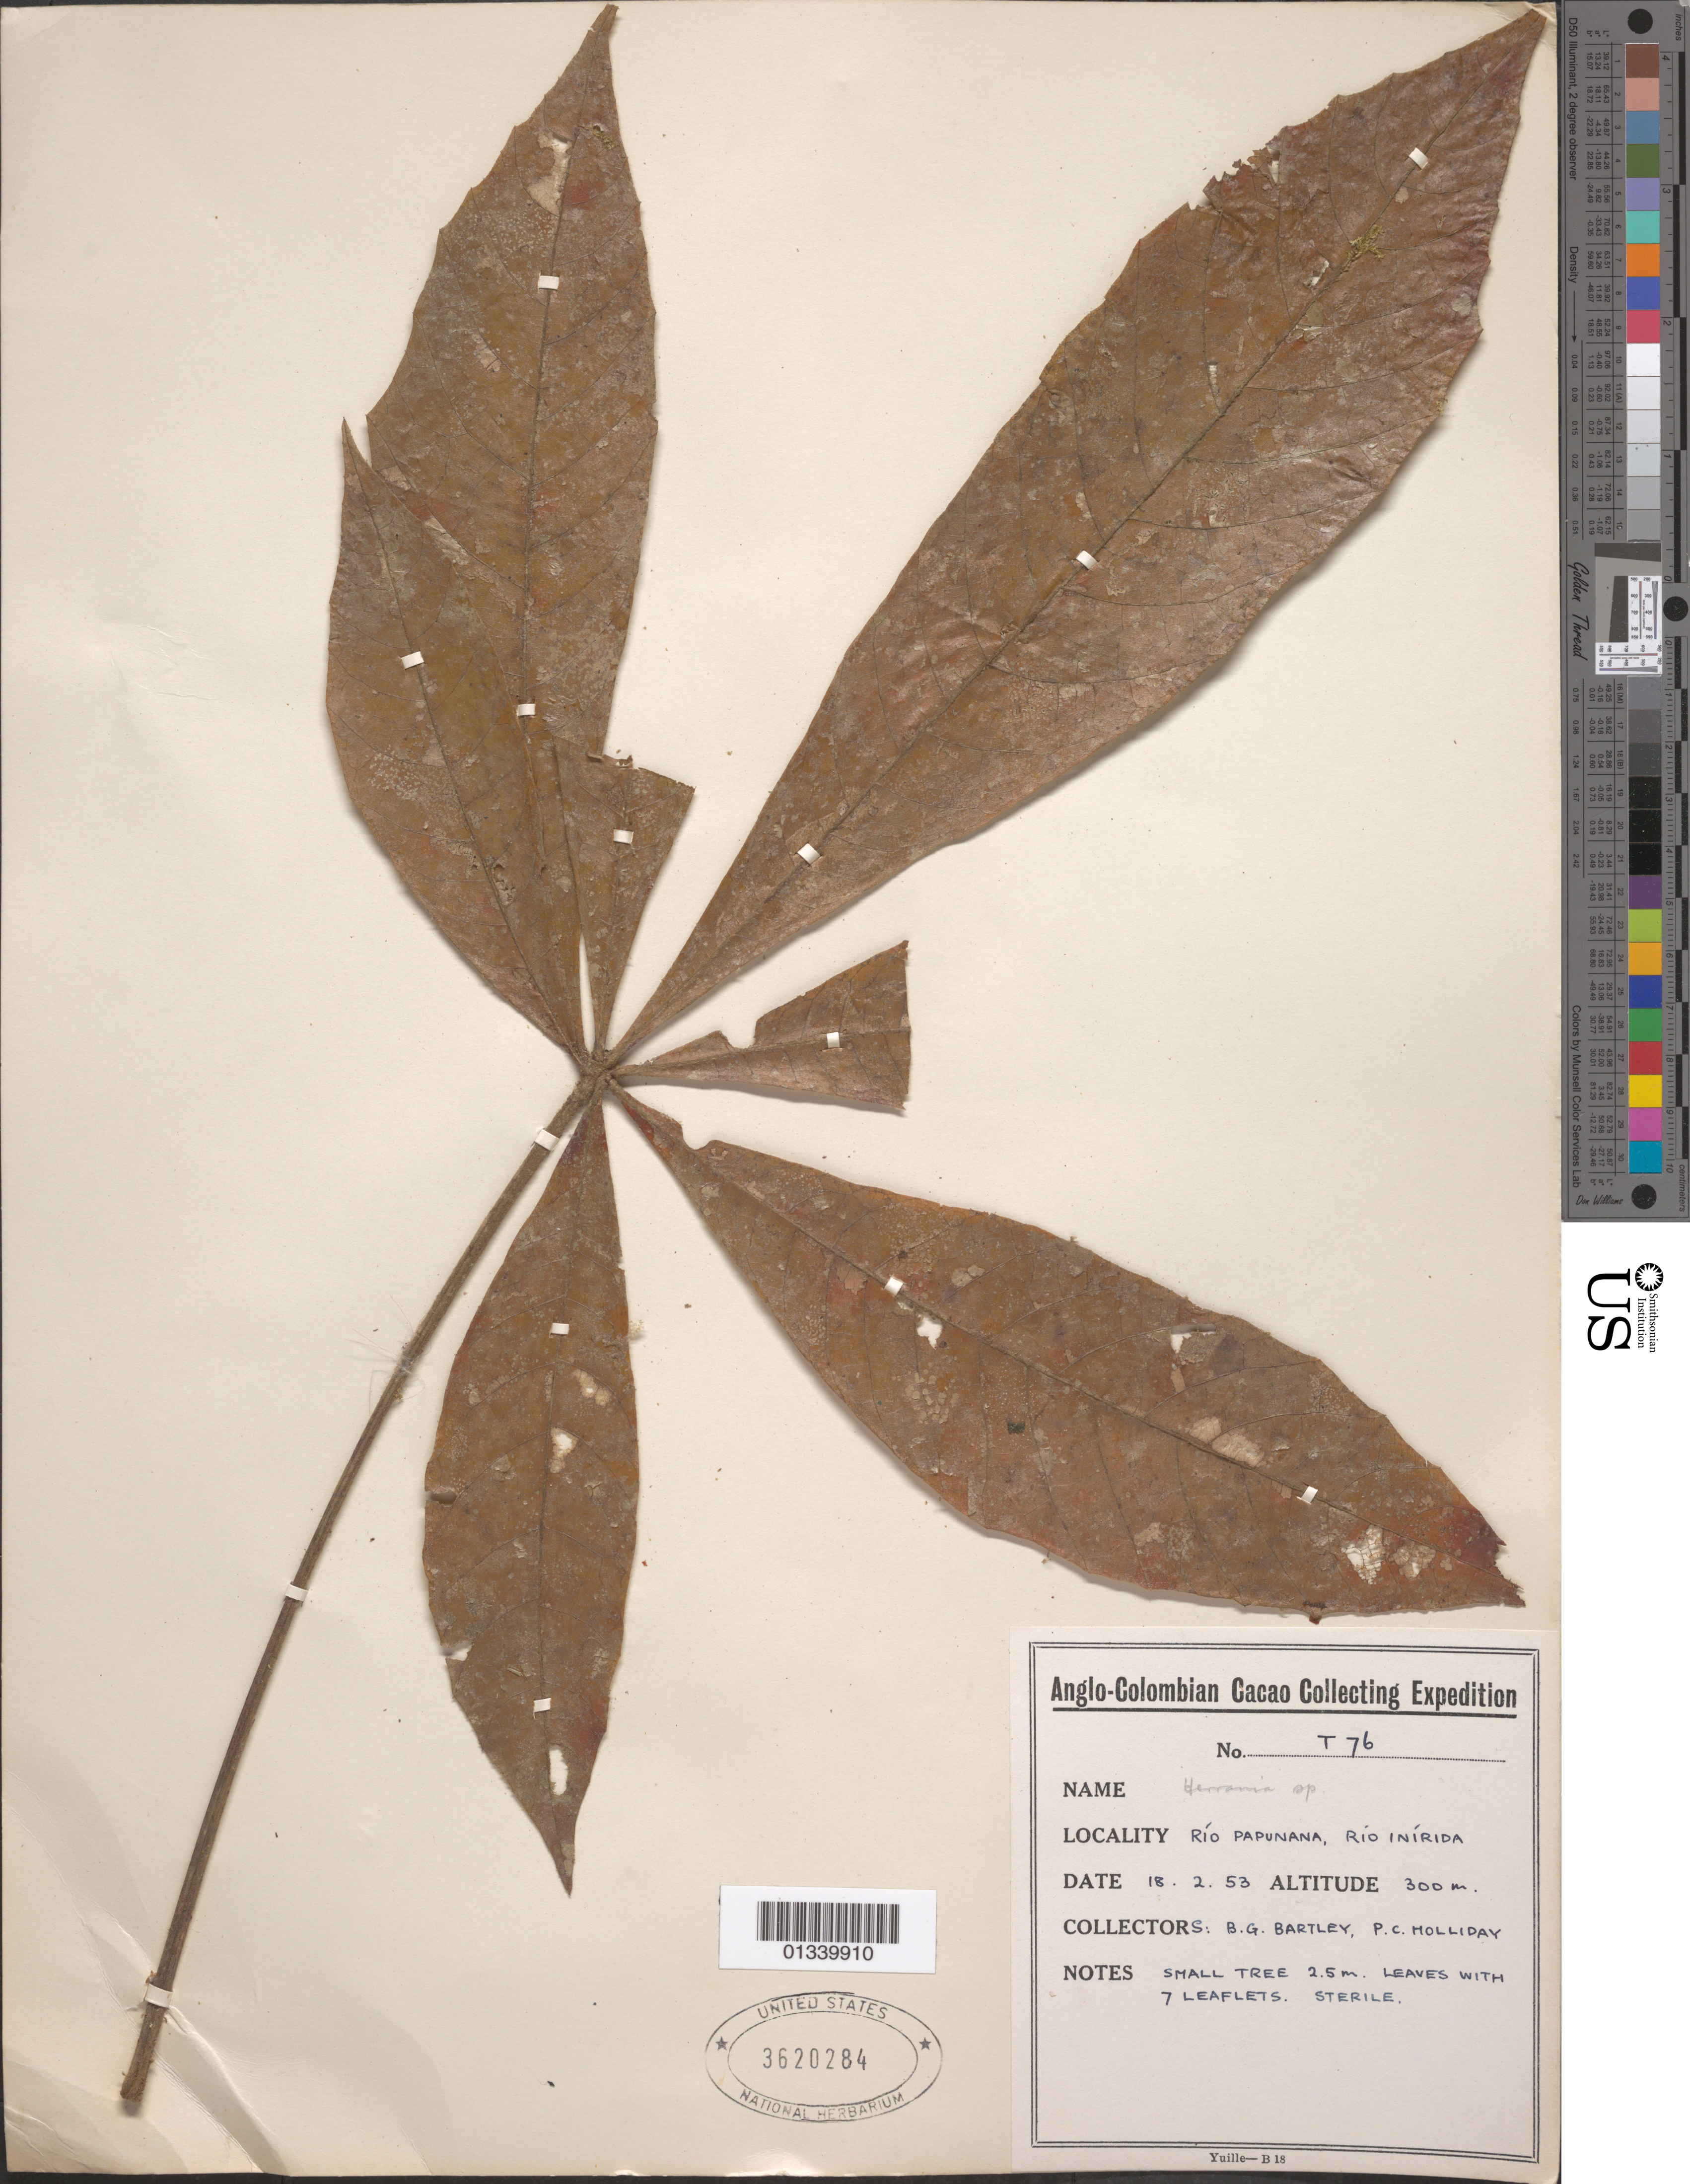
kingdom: Plantae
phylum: Tracheophyta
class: Magnoliopsida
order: Malvales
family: Malvaceae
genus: Herrania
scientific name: Herrania sp.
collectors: P. C. Holliday & P. C. Holliday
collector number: T-76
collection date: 1953-02-18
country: Colombia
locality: Rio Papunana, Rio Inirida.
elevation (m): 300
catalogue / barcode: US 3620284